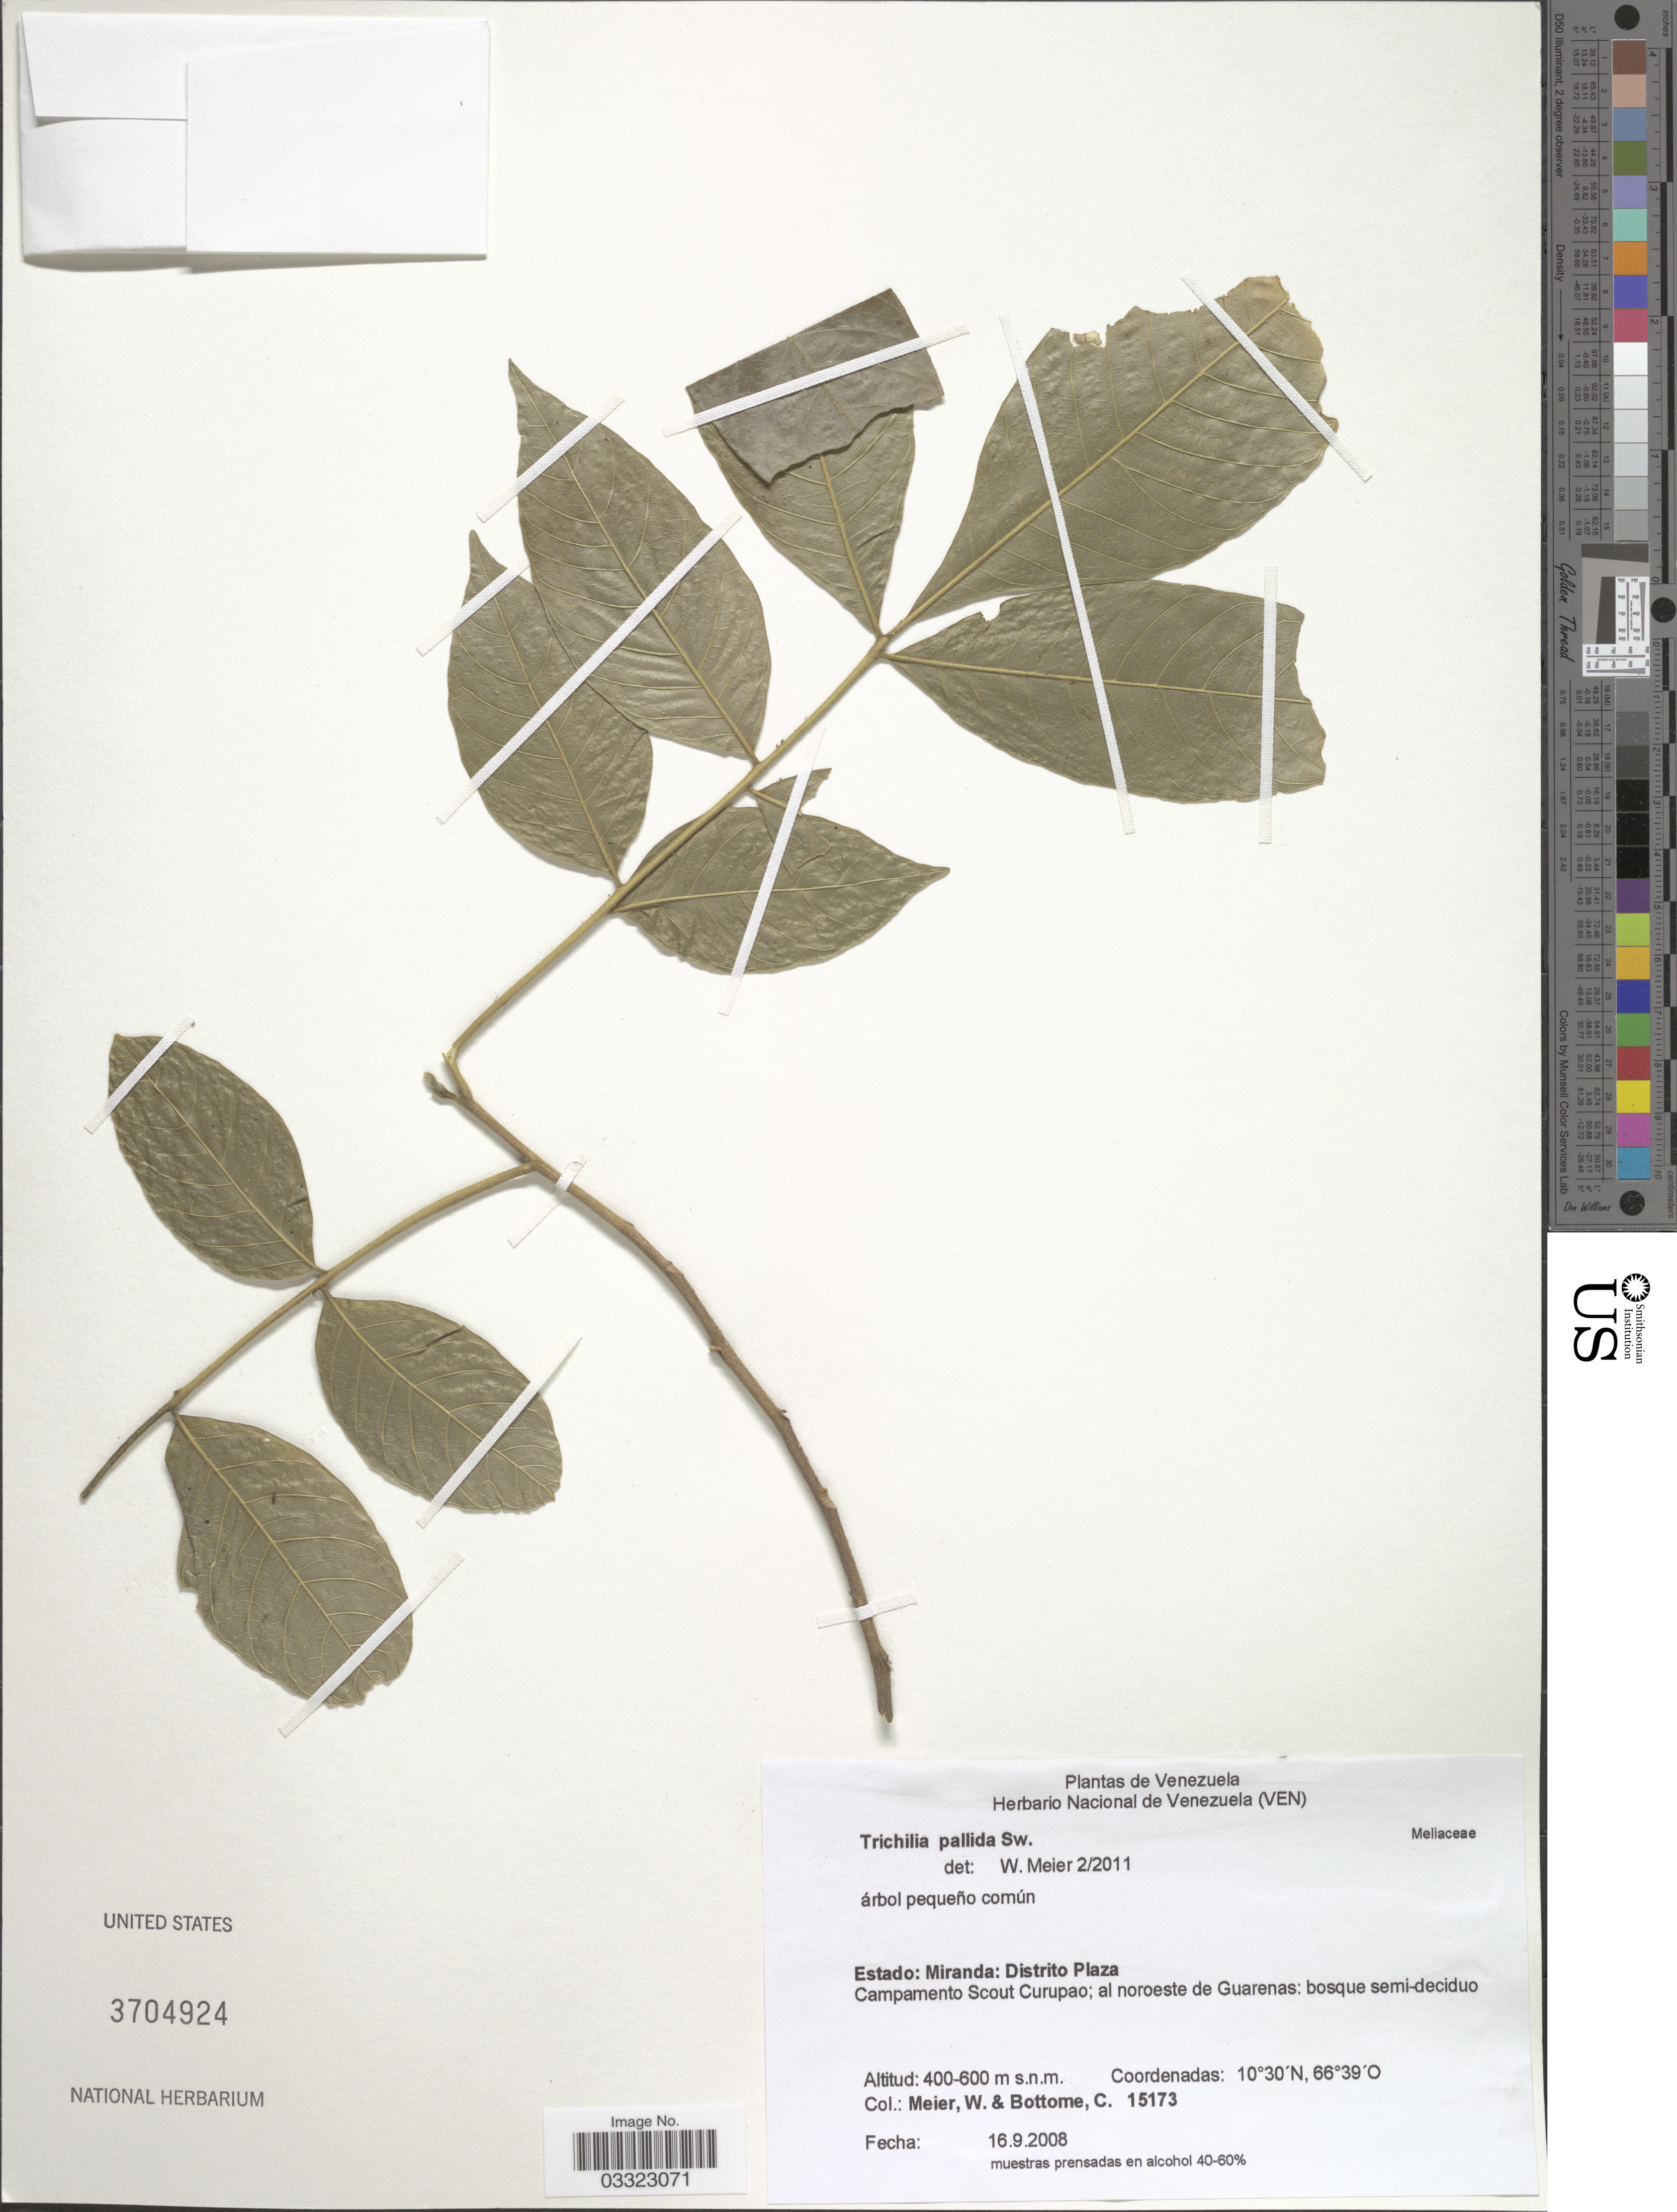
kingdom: Plantae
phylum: Tracheophyta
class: Magnoliopsida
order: Sapindales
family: Meliaceae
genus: Trichilia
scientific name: Trichilia pallida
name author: Sw.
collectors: W. Meier & C. Bottome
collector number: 15173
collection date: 2008-09-16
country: Venezuela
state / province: Miranda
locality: Distrito Plaza, Campamento Scout Curupao; al noroeste de Guarenas.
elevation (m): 400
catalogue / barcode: US 3704924